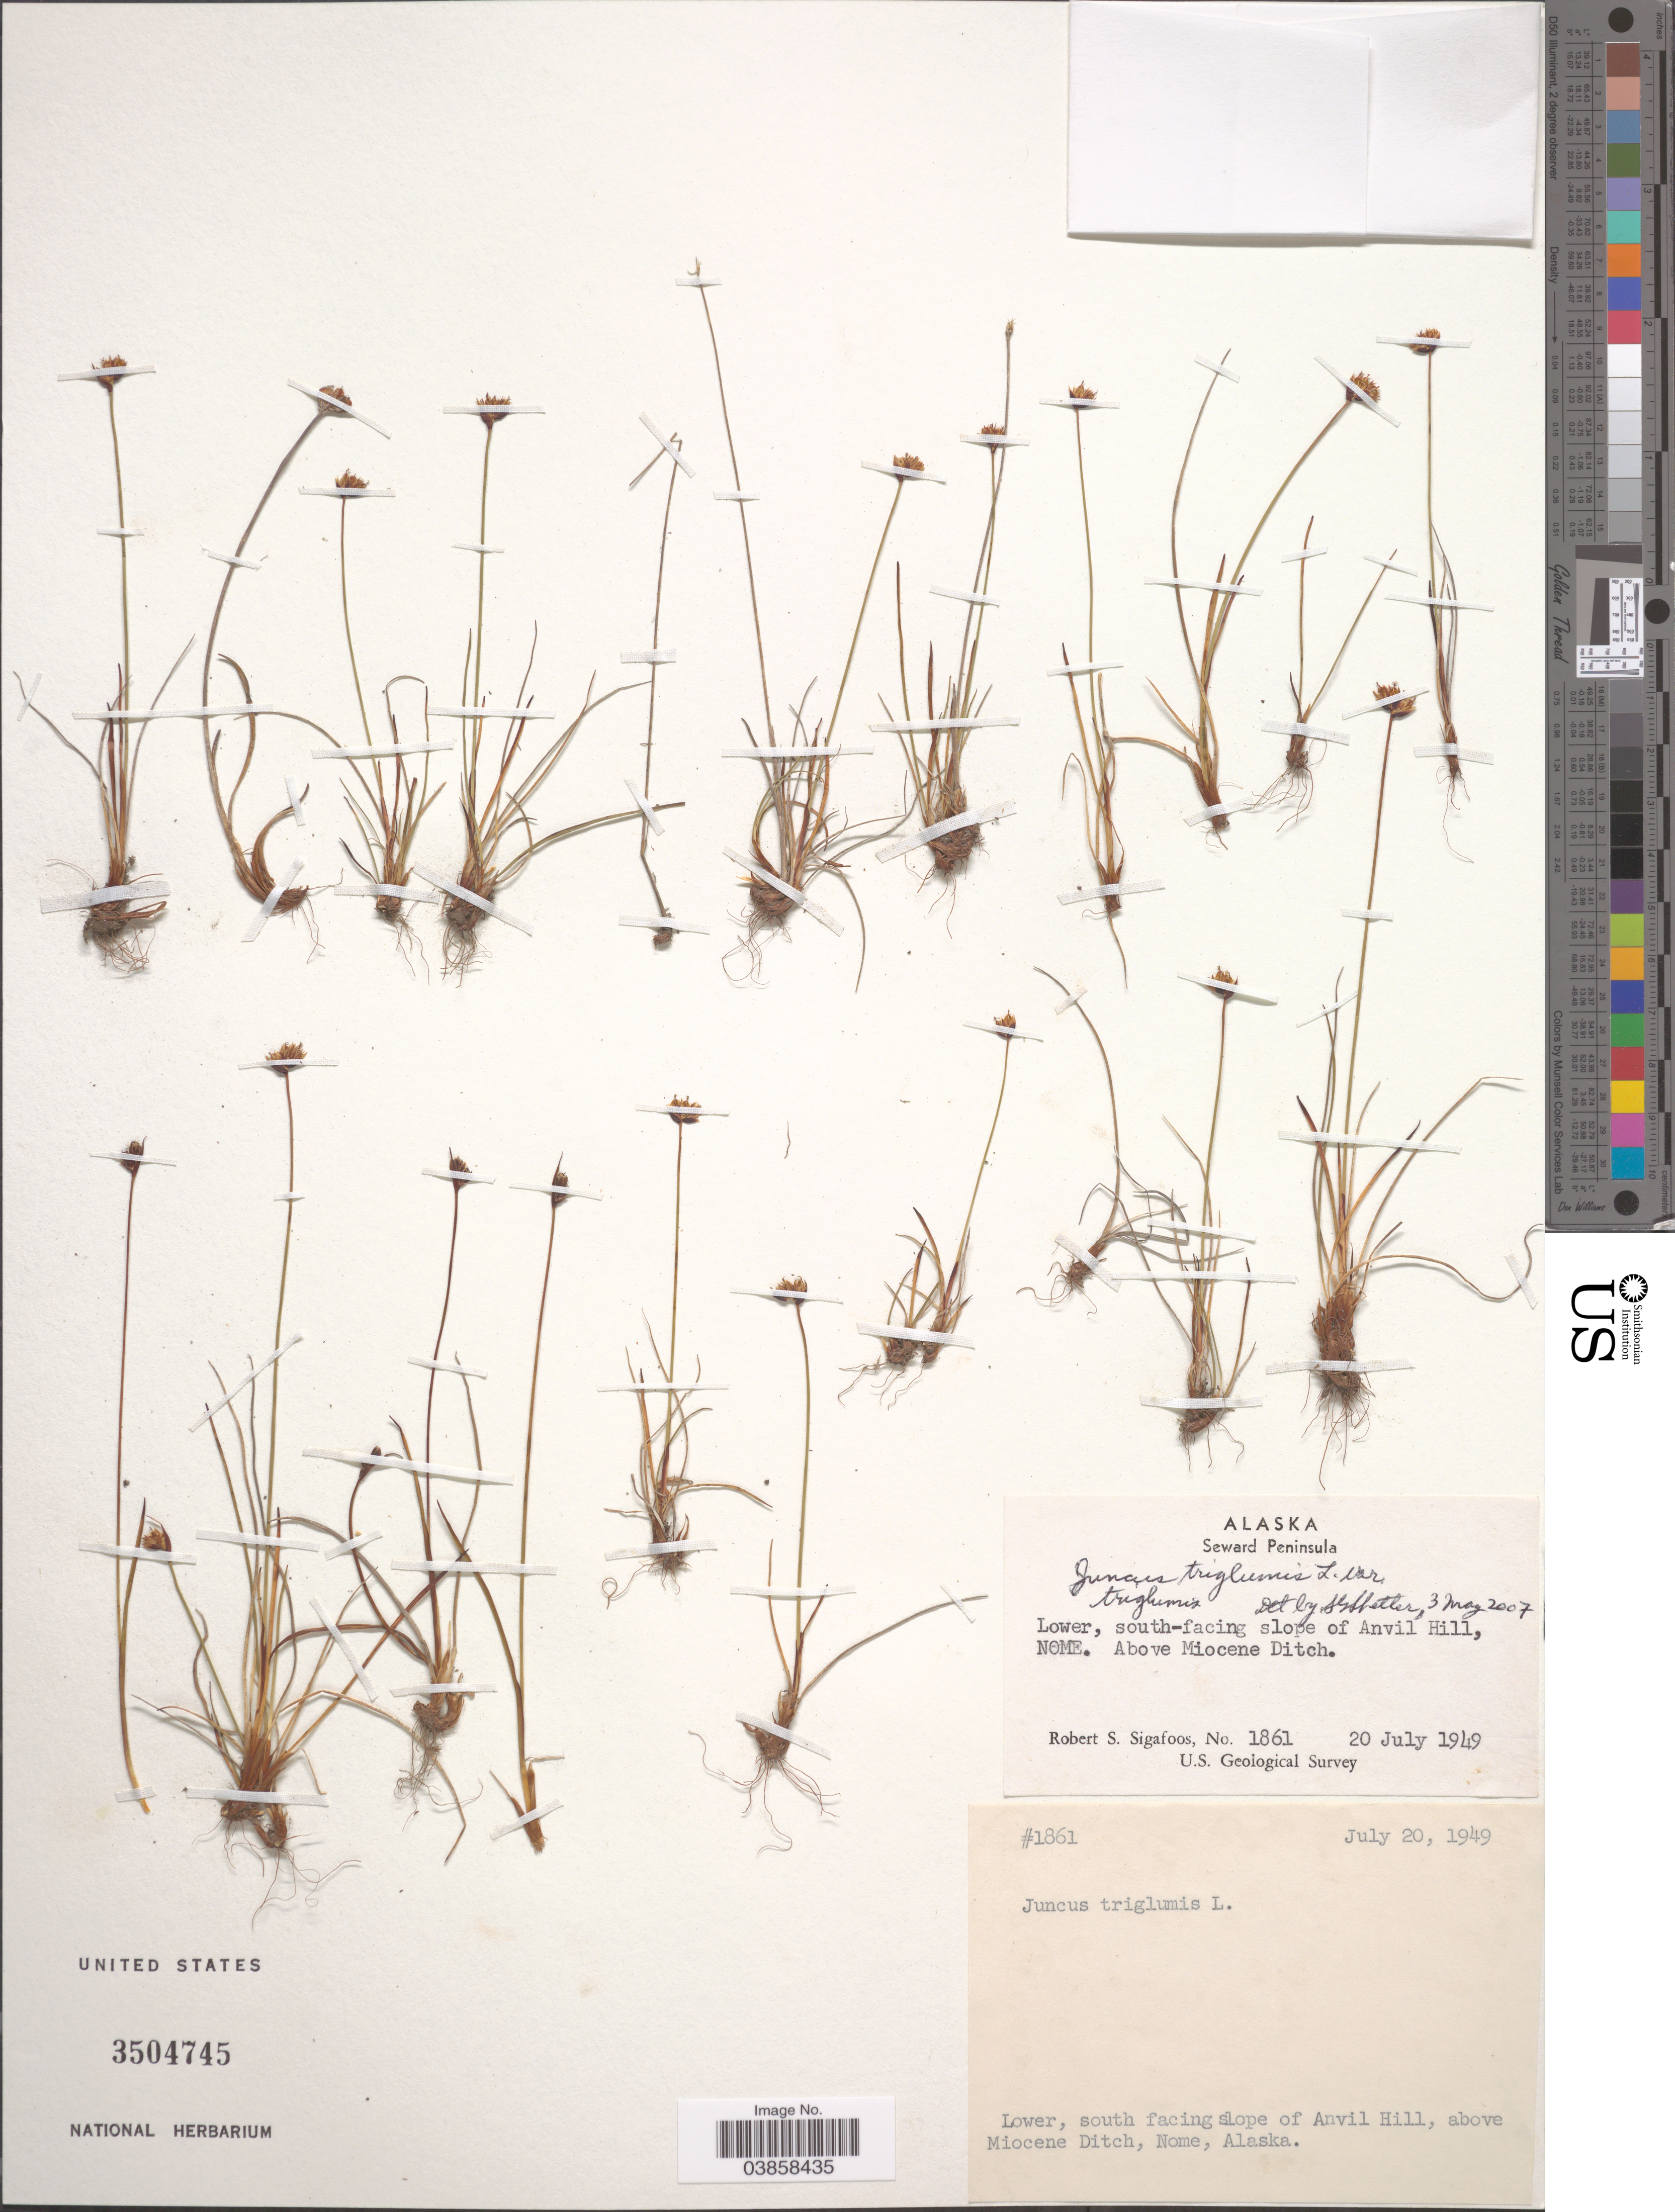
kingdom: Plantae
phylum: Tracheophyta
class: Liliopsida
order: Poales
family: Juncaceae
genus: Juncus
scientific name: Juncus triglumis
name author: L.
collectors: R. Sigafoos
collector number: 1861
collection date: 1949-07-20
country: United States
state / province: Alaska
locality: Seward Peninsula. Lower, south-facing slope of Anvil Hill, Nome. Above Miocene Ditch.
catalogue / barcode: US 3504745